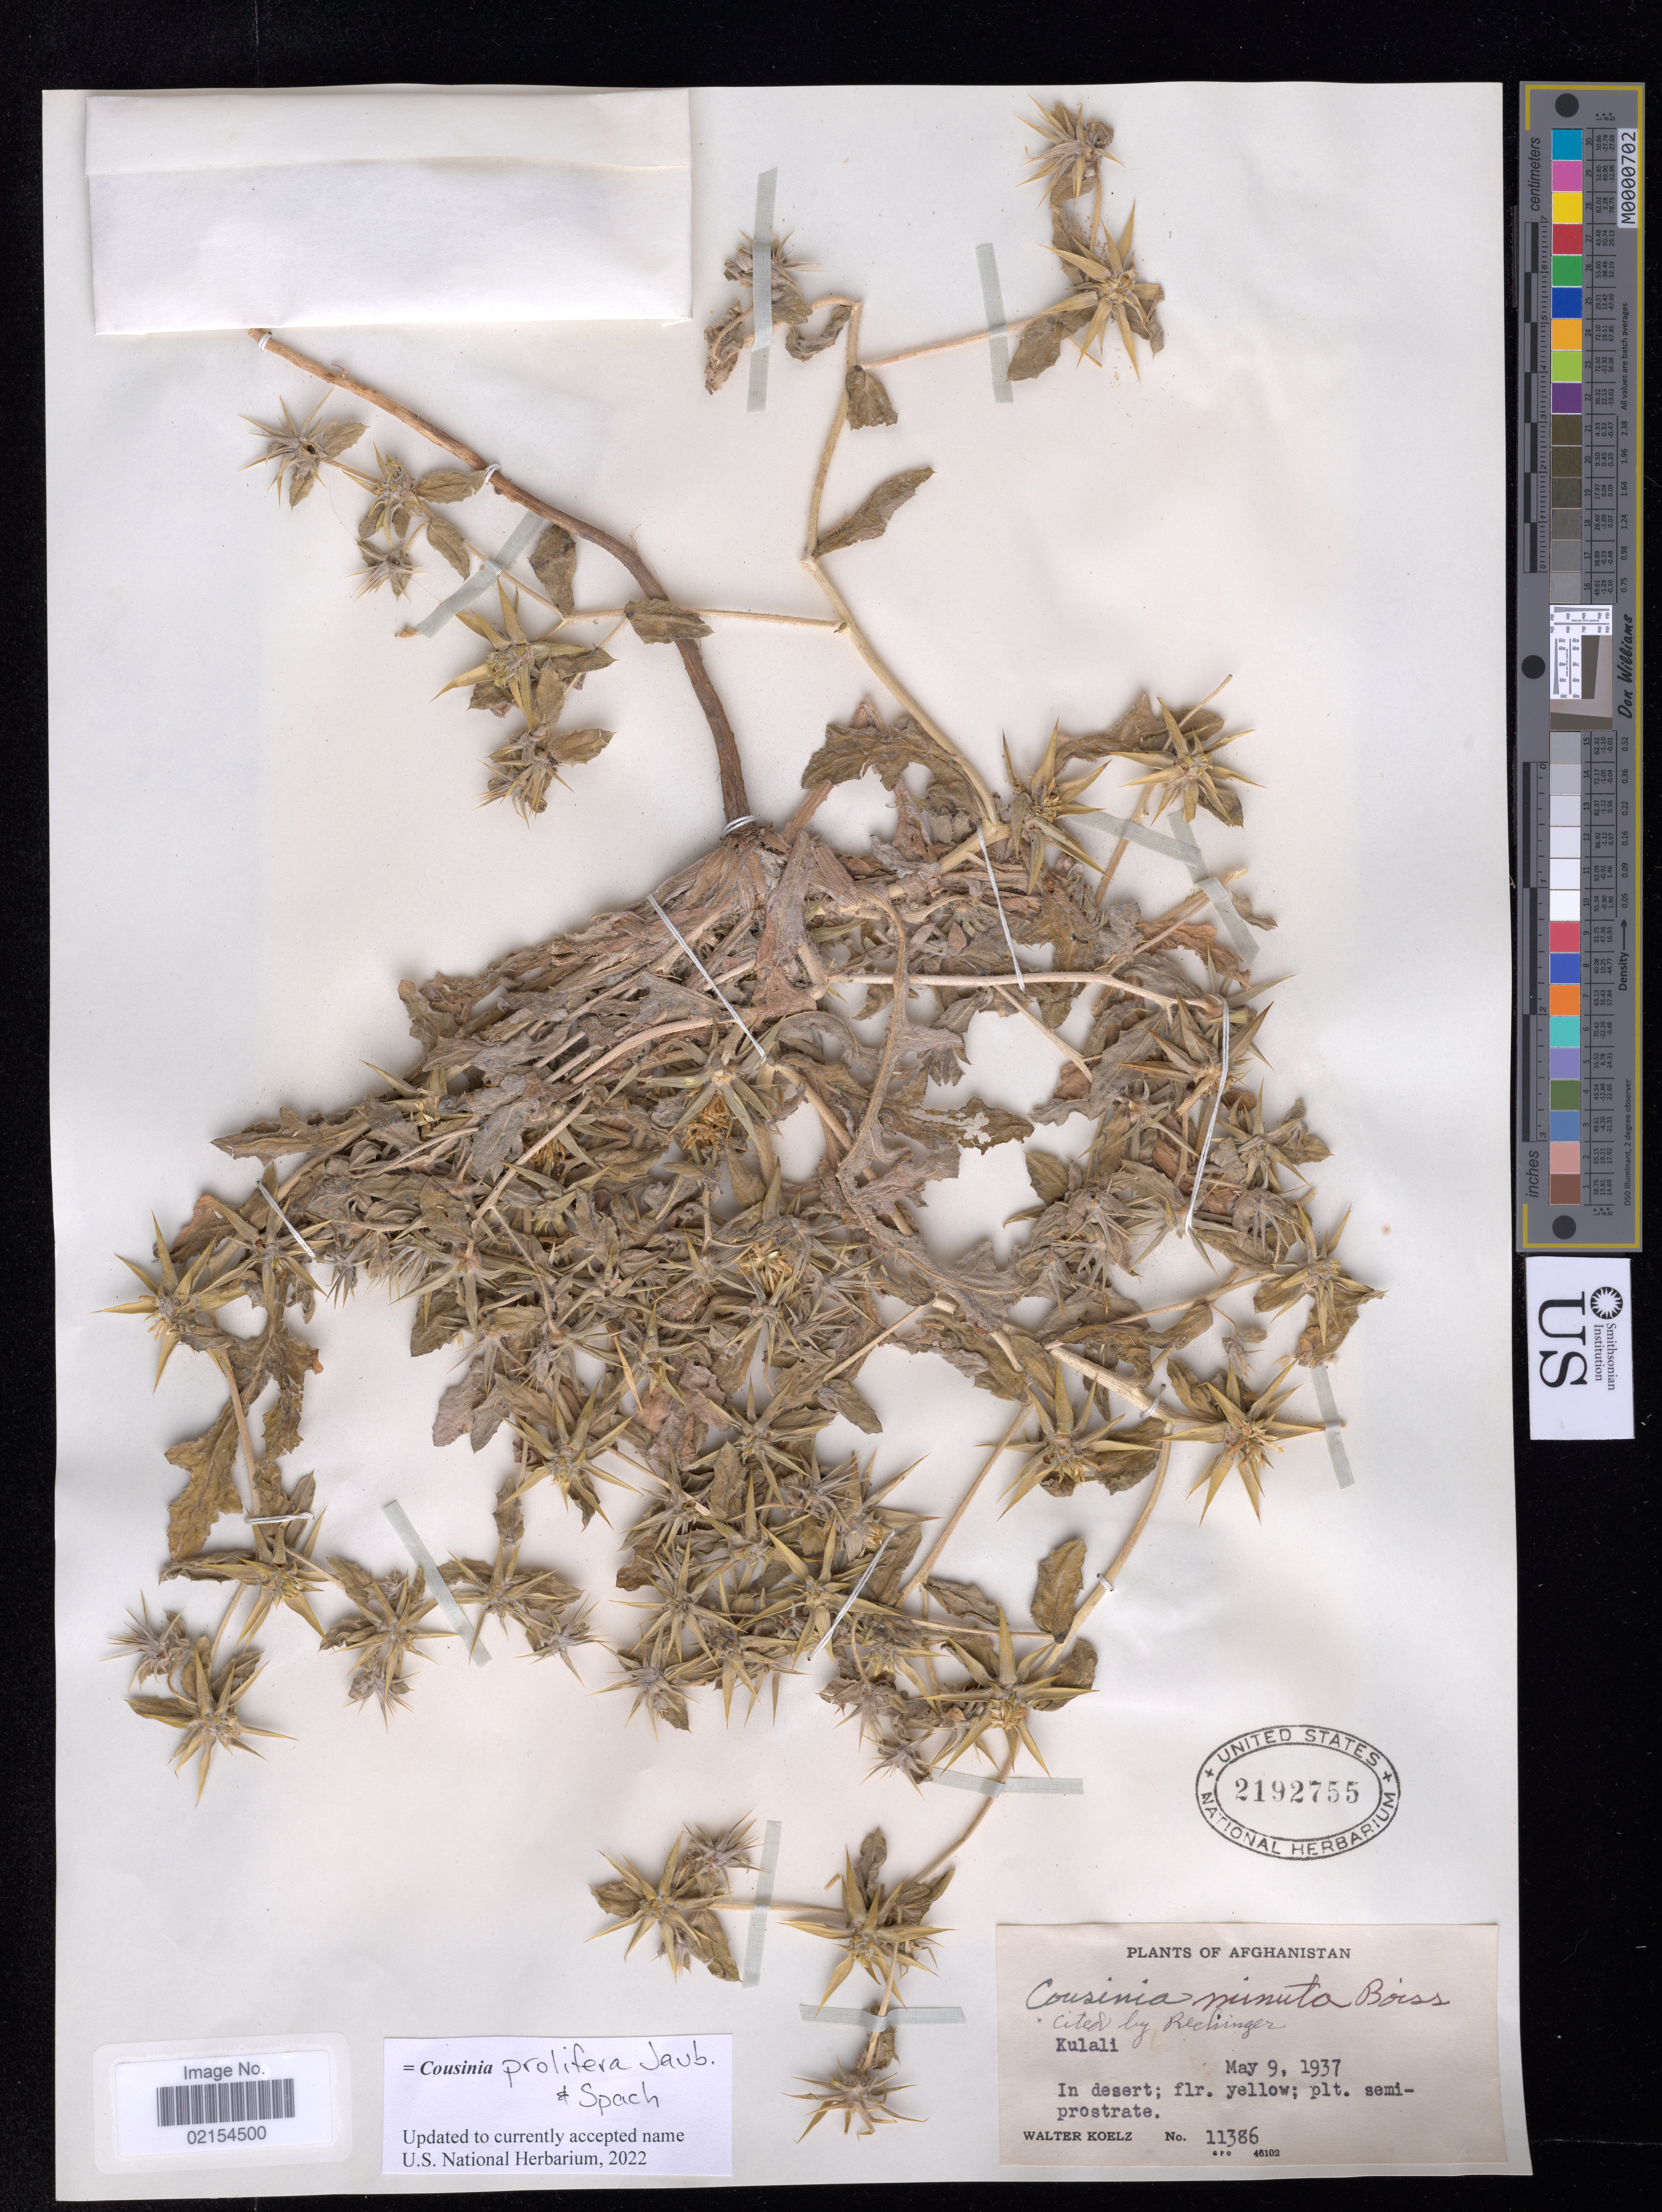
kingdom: Plantae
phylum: Tracheophyta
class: Magnoliopsida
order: Asterales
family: Asteraceae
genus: Cousinia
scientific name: Cousinia prolifera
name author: Jaub. & Spach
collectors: W. N. Koelz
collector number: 11386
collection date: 1937-05-09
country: Afghanistan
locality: Jalalbad. In desert.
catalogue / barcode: US 2192755